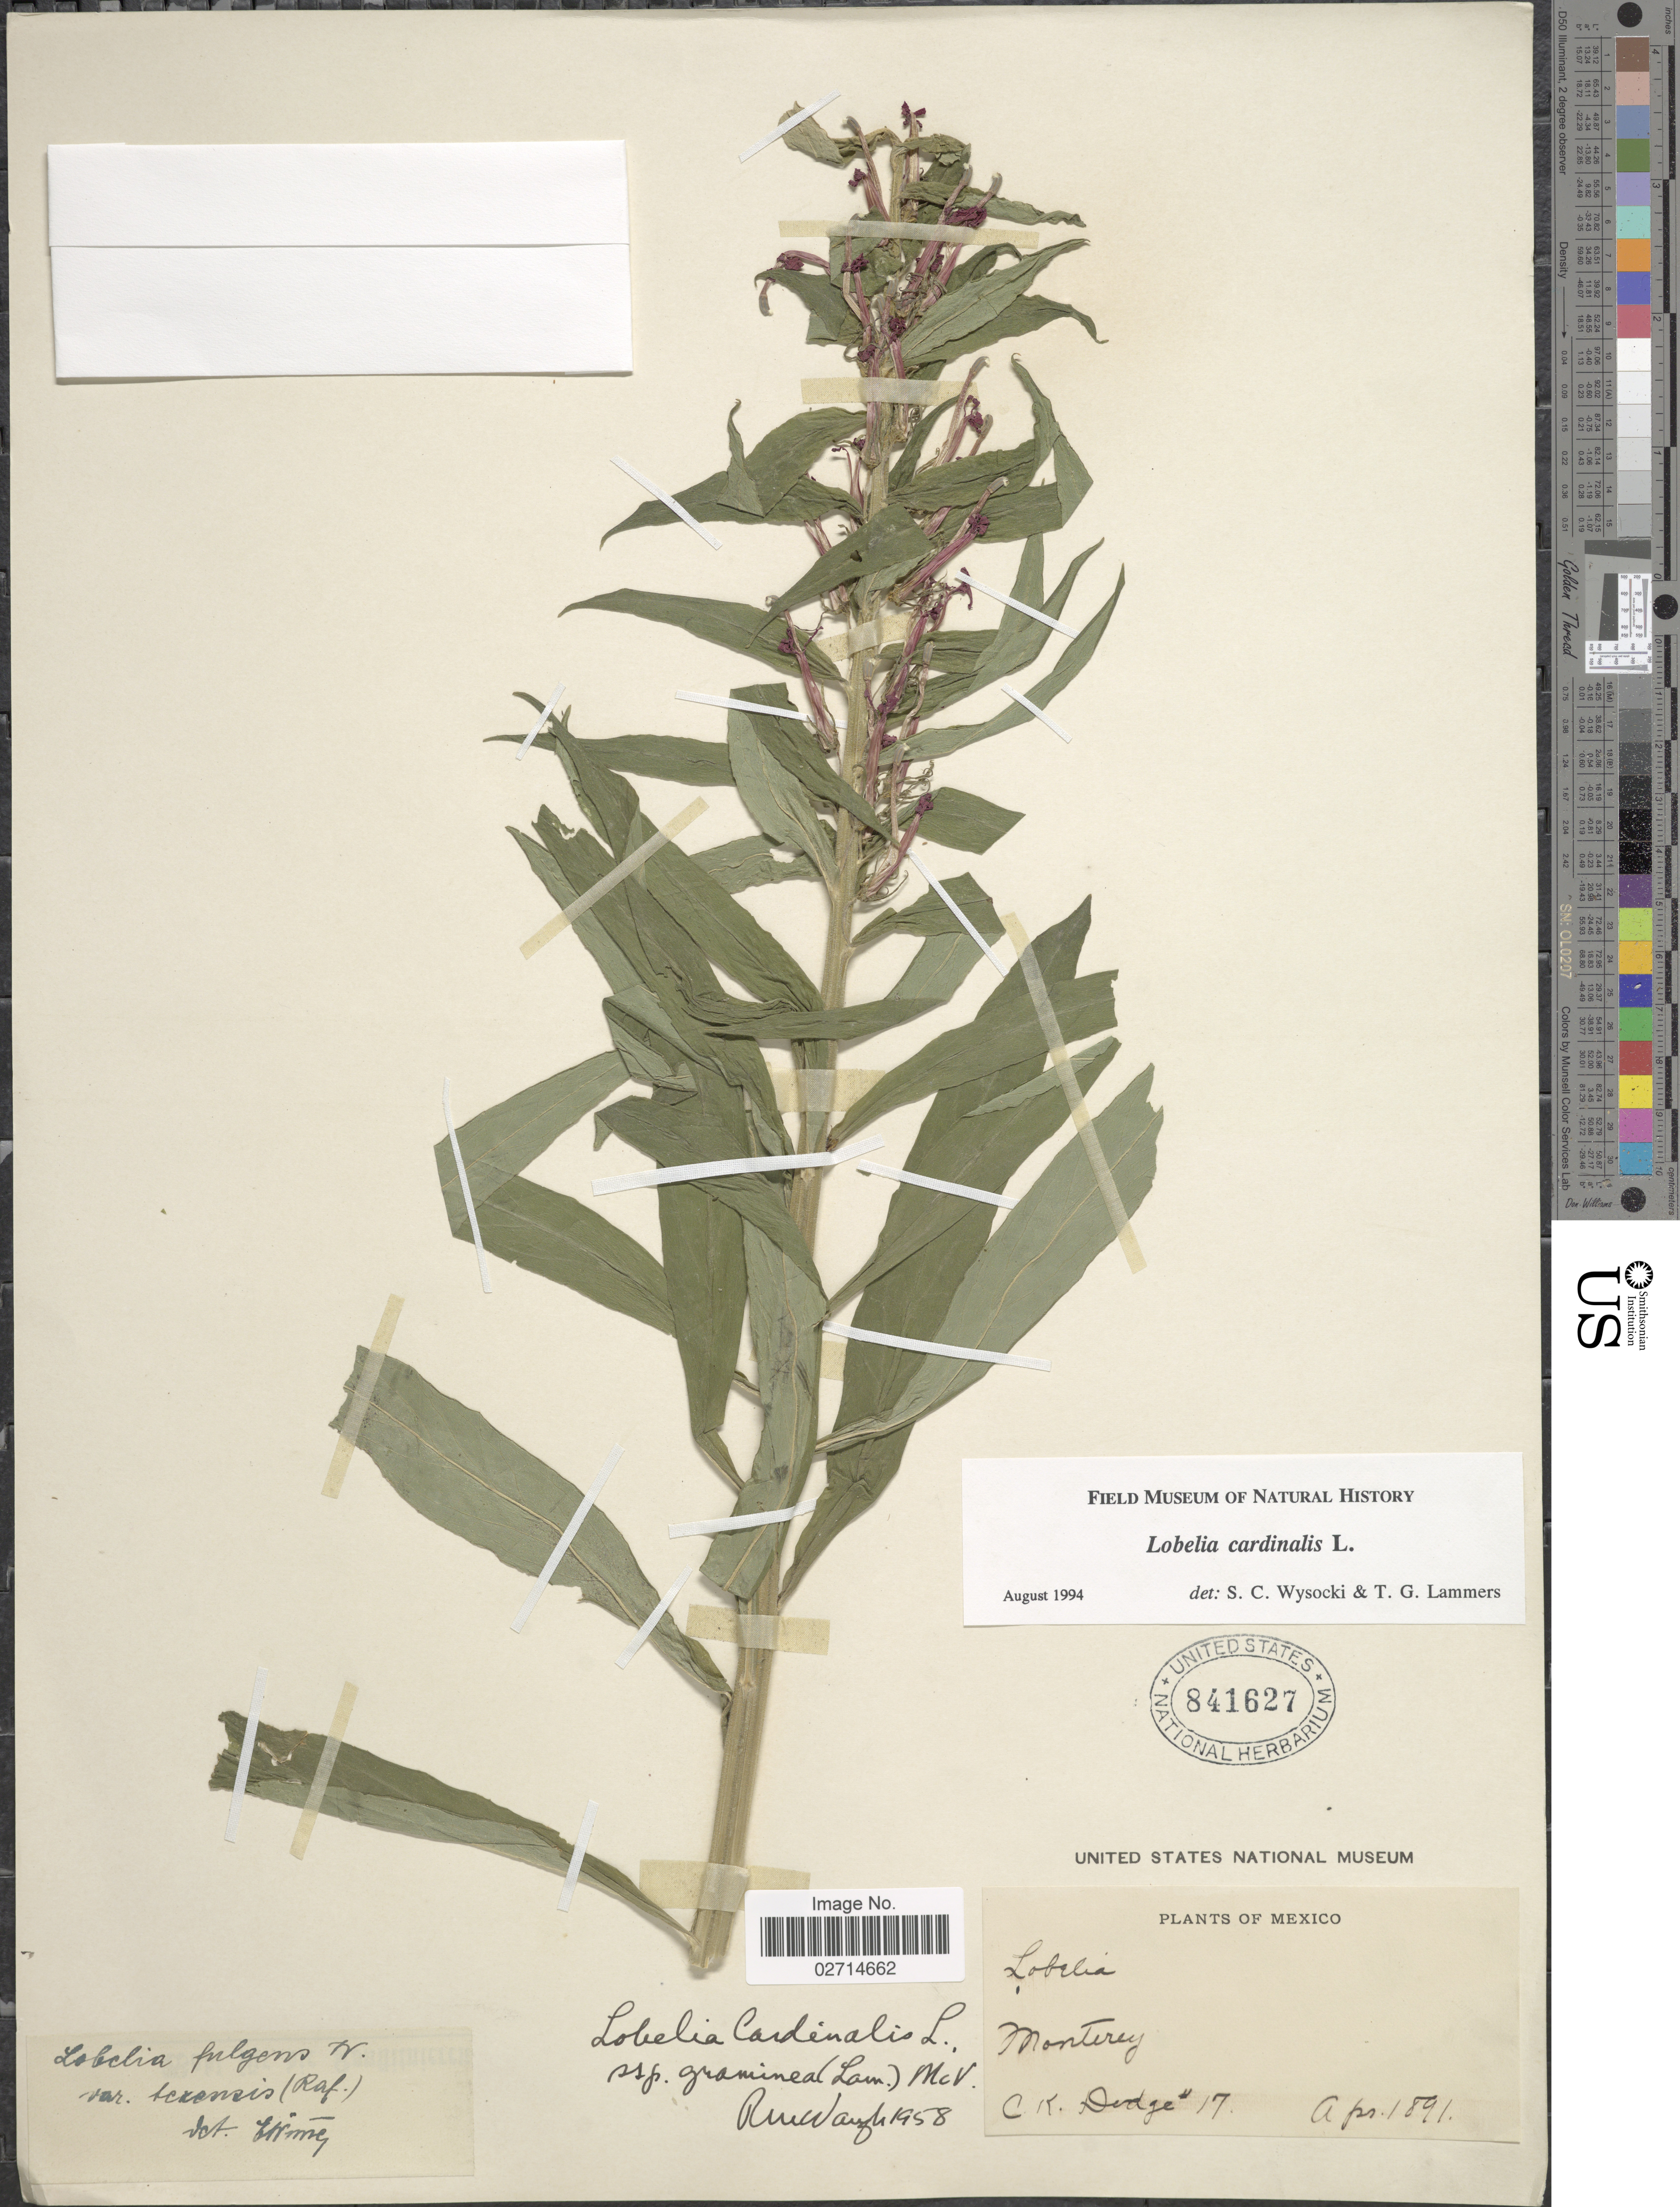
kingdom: Plantae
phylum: Tracheophyta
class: Magnoliopsida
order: Asterales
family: Campanulaceae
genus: Lobelia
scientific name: Lobelia cardinalis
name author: L.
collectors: C. Dodge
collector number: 17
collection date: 1891-04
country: Mexico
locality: Monterey.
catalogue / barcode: US 841627